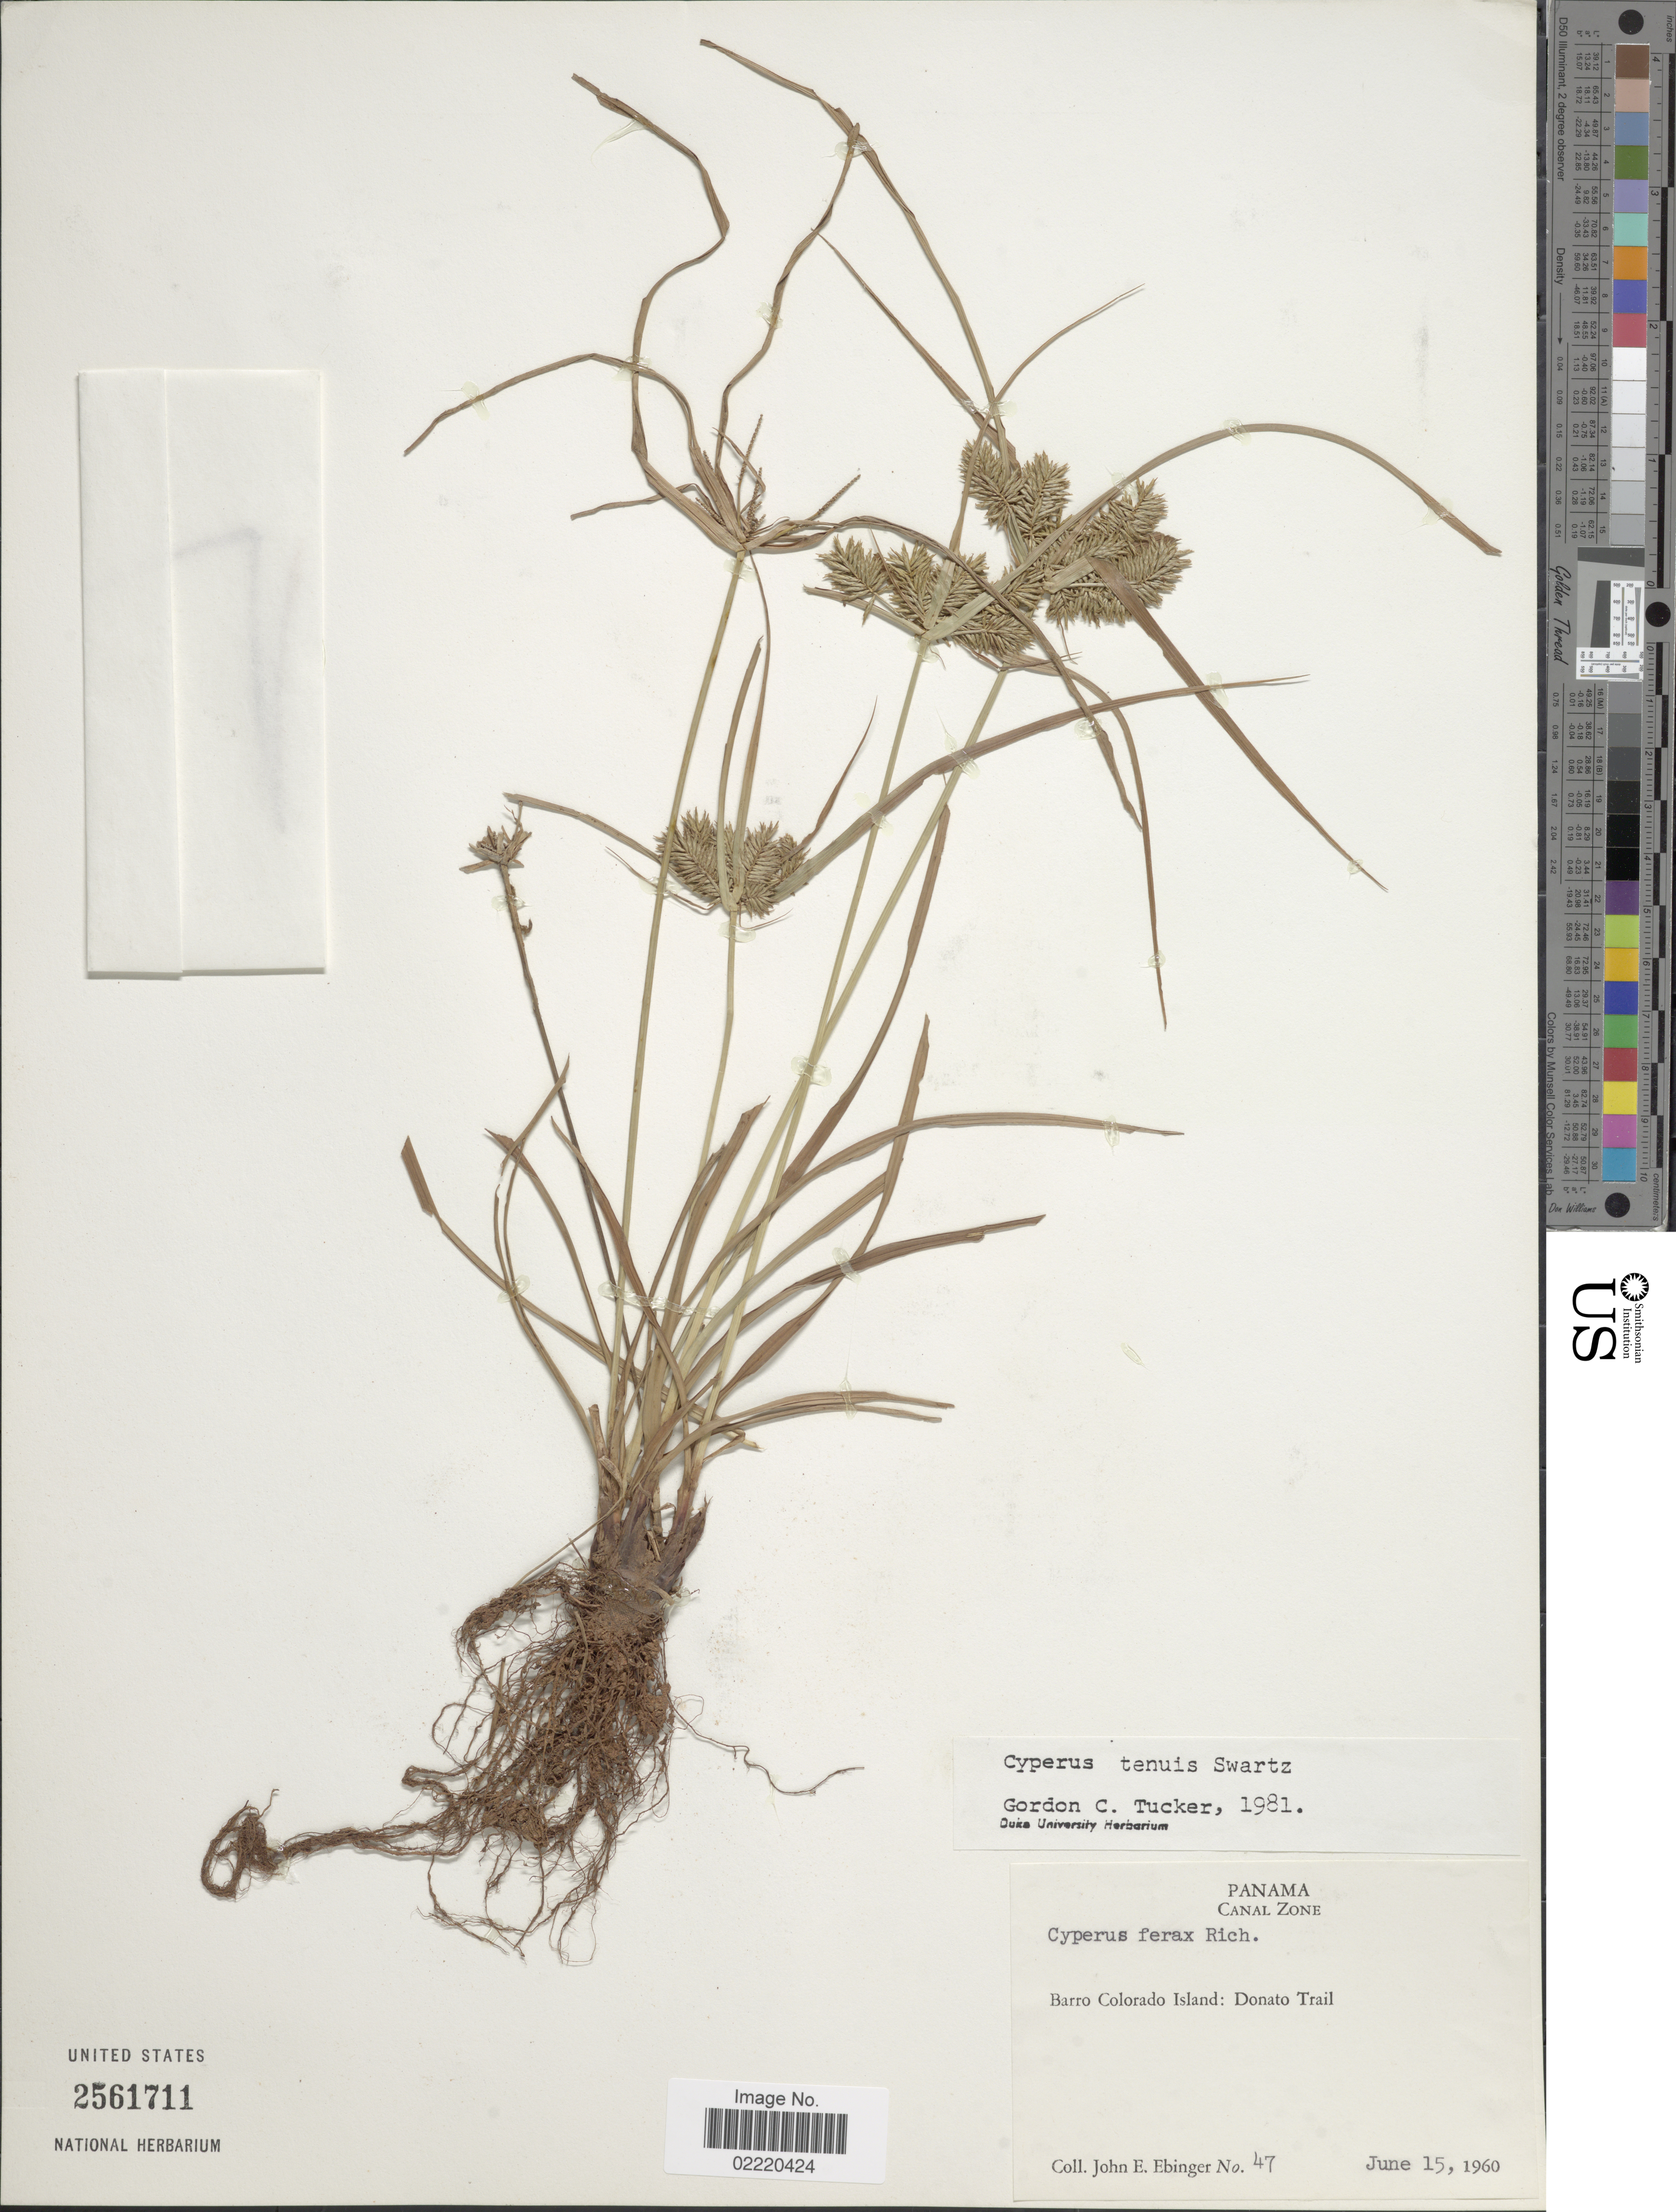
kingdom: Plantae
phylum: Tracheophyta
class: Liliopsida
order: Poales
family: Cyperaceae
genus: Cyperus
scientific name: Cyperus tenuis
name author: Sw.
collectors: J. Ebinger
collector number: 47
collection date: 1960-06-15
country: Panama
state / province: Panamá Oeste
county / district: Canal Zone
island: Barro Colorado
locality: Canal Zone, Barro Colorado Island: Donato Trail.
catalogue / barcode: US 2561711